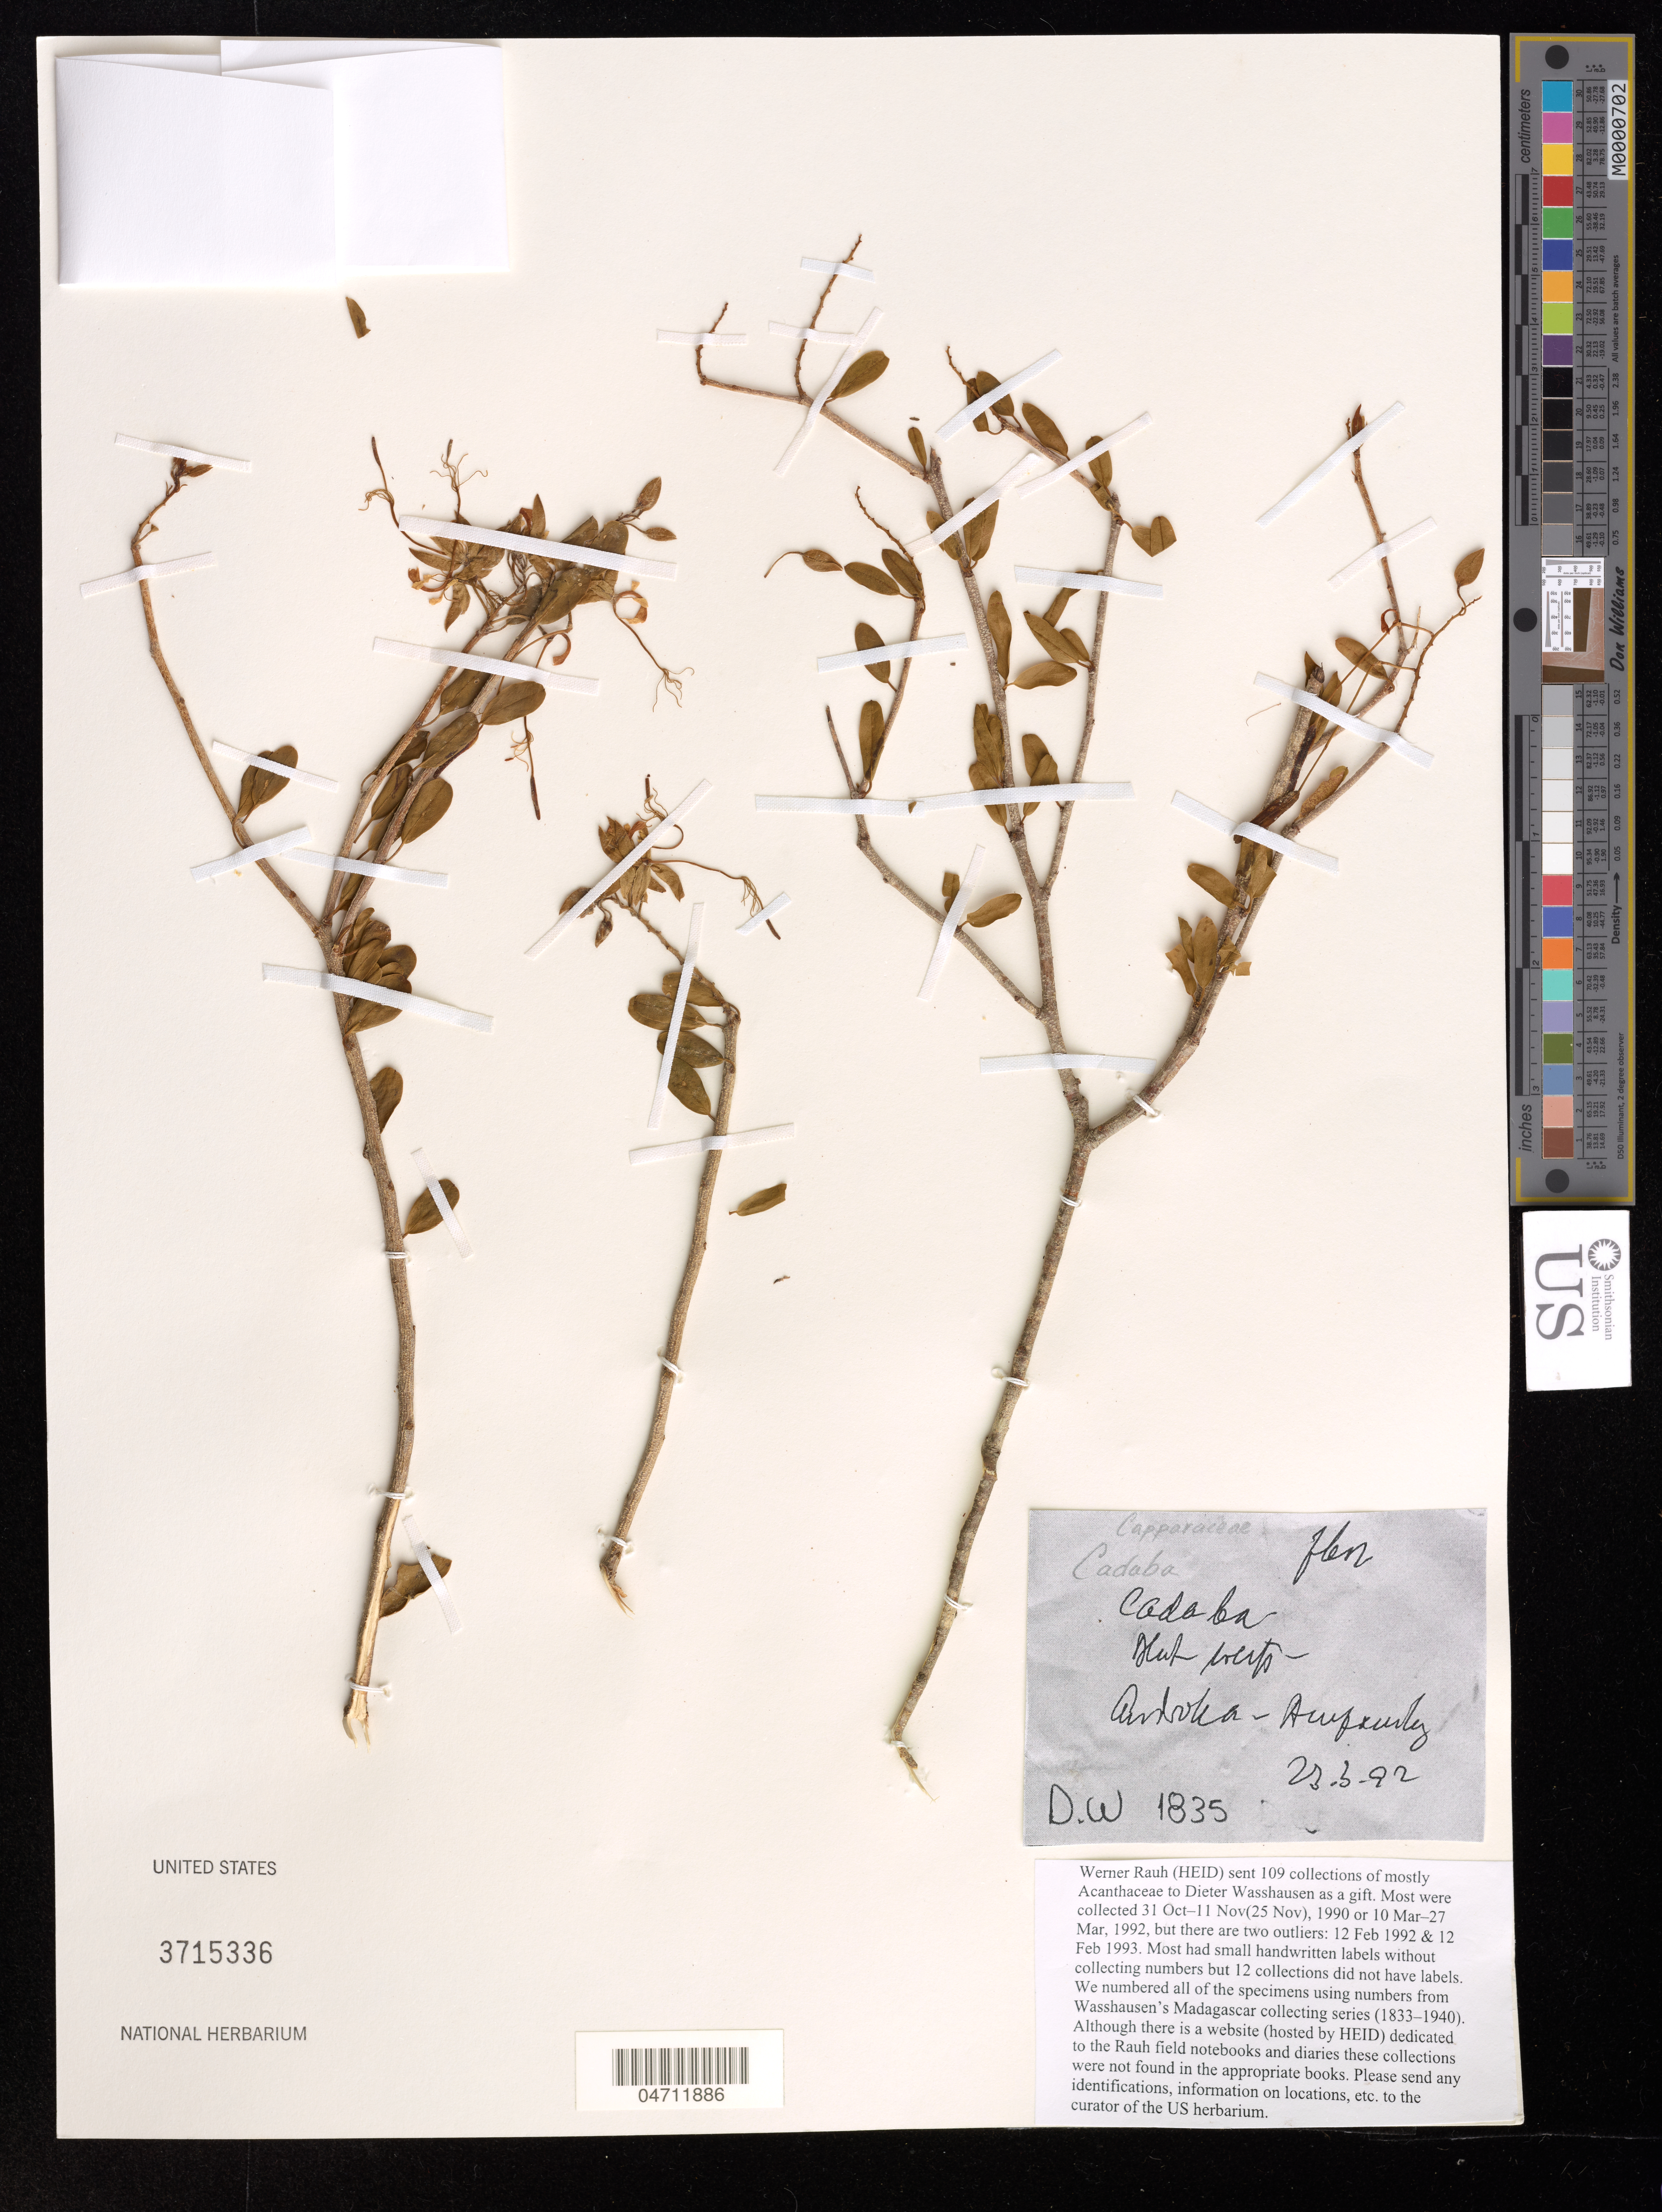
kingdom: Plantae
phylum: Tracheophyta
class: Magnoliopsida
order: Brassicales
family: Capparaceae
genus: Cadaba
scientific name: Cadaba sp.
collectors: W. Rauh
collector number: DW 1835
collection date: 1992-03-23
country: Madagascar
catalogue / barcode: US 3715336